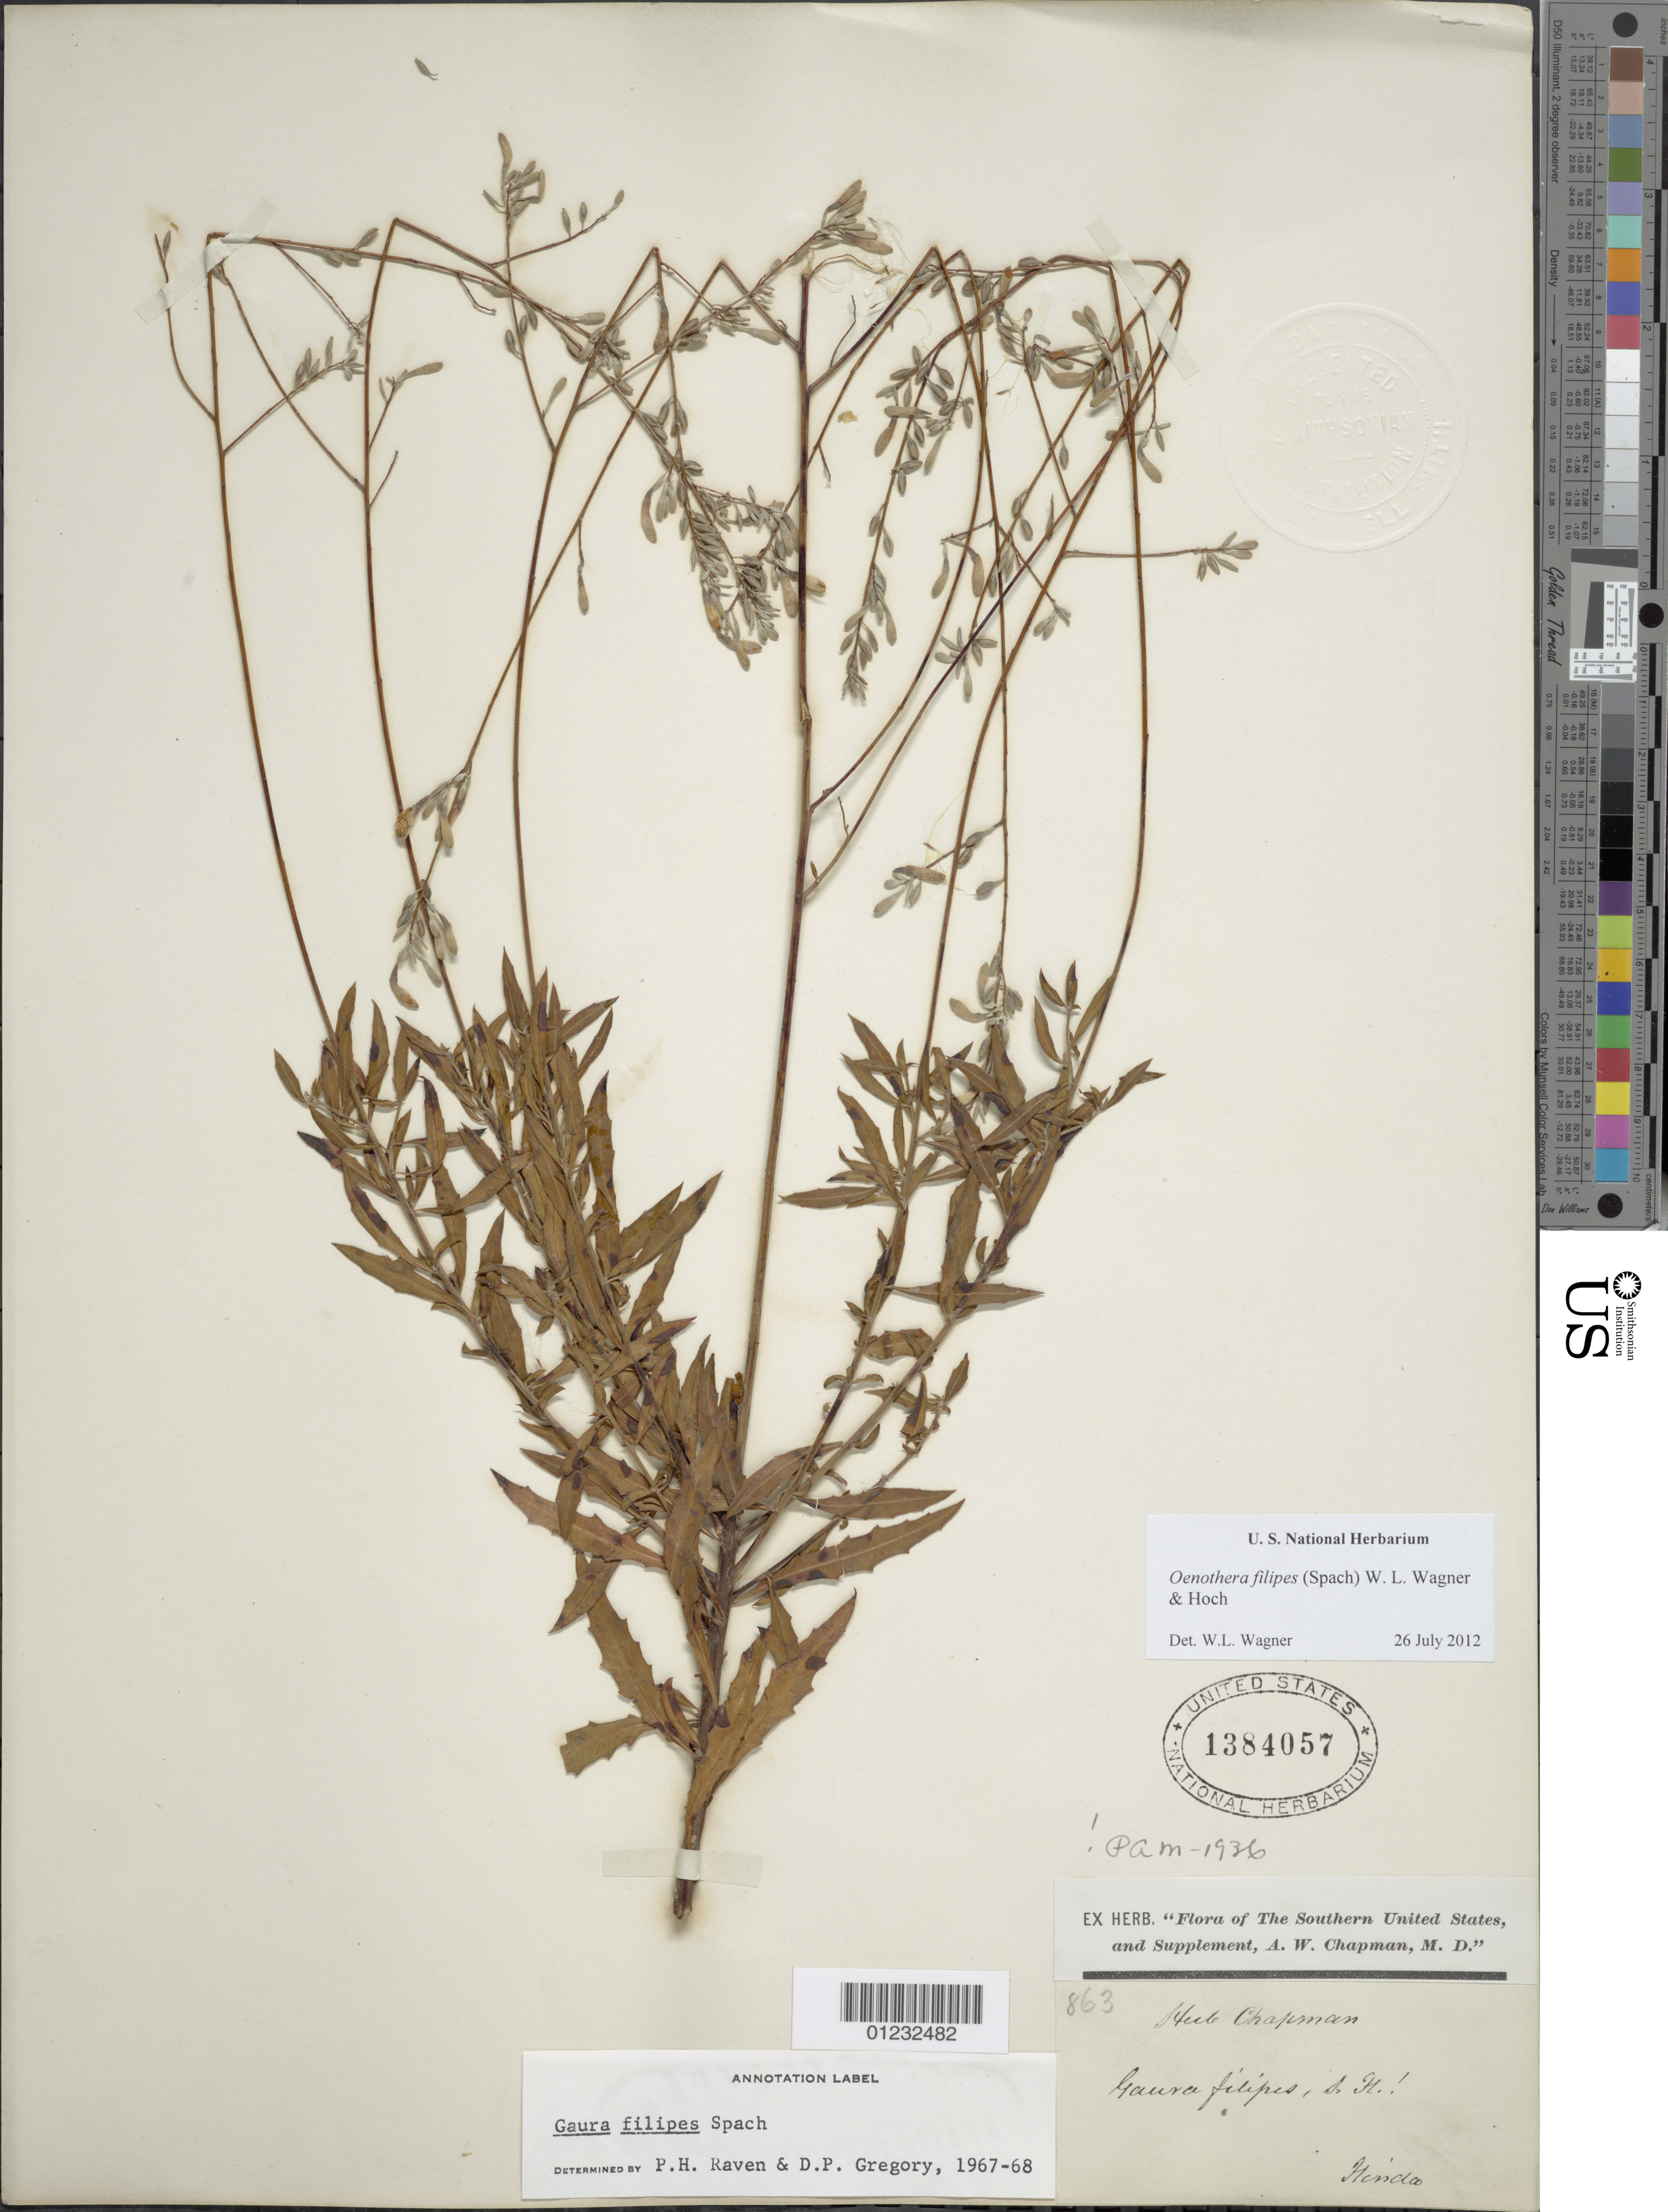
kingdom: Plantae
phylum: Tracheophyta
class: Magnoliopsida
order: Myrtales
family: Onagraceae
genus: Oenothera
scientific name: Oenothera filipes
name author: (Spach) W.L. Wagner & Hoch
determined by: Wagner, W. L., (BOT), Smithsonian Institution - National Museum of Natural History (UNITED STATES)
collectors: ex herb. A.W. Chapman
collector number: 863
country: United States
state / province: Florida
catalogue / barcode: US 1384057